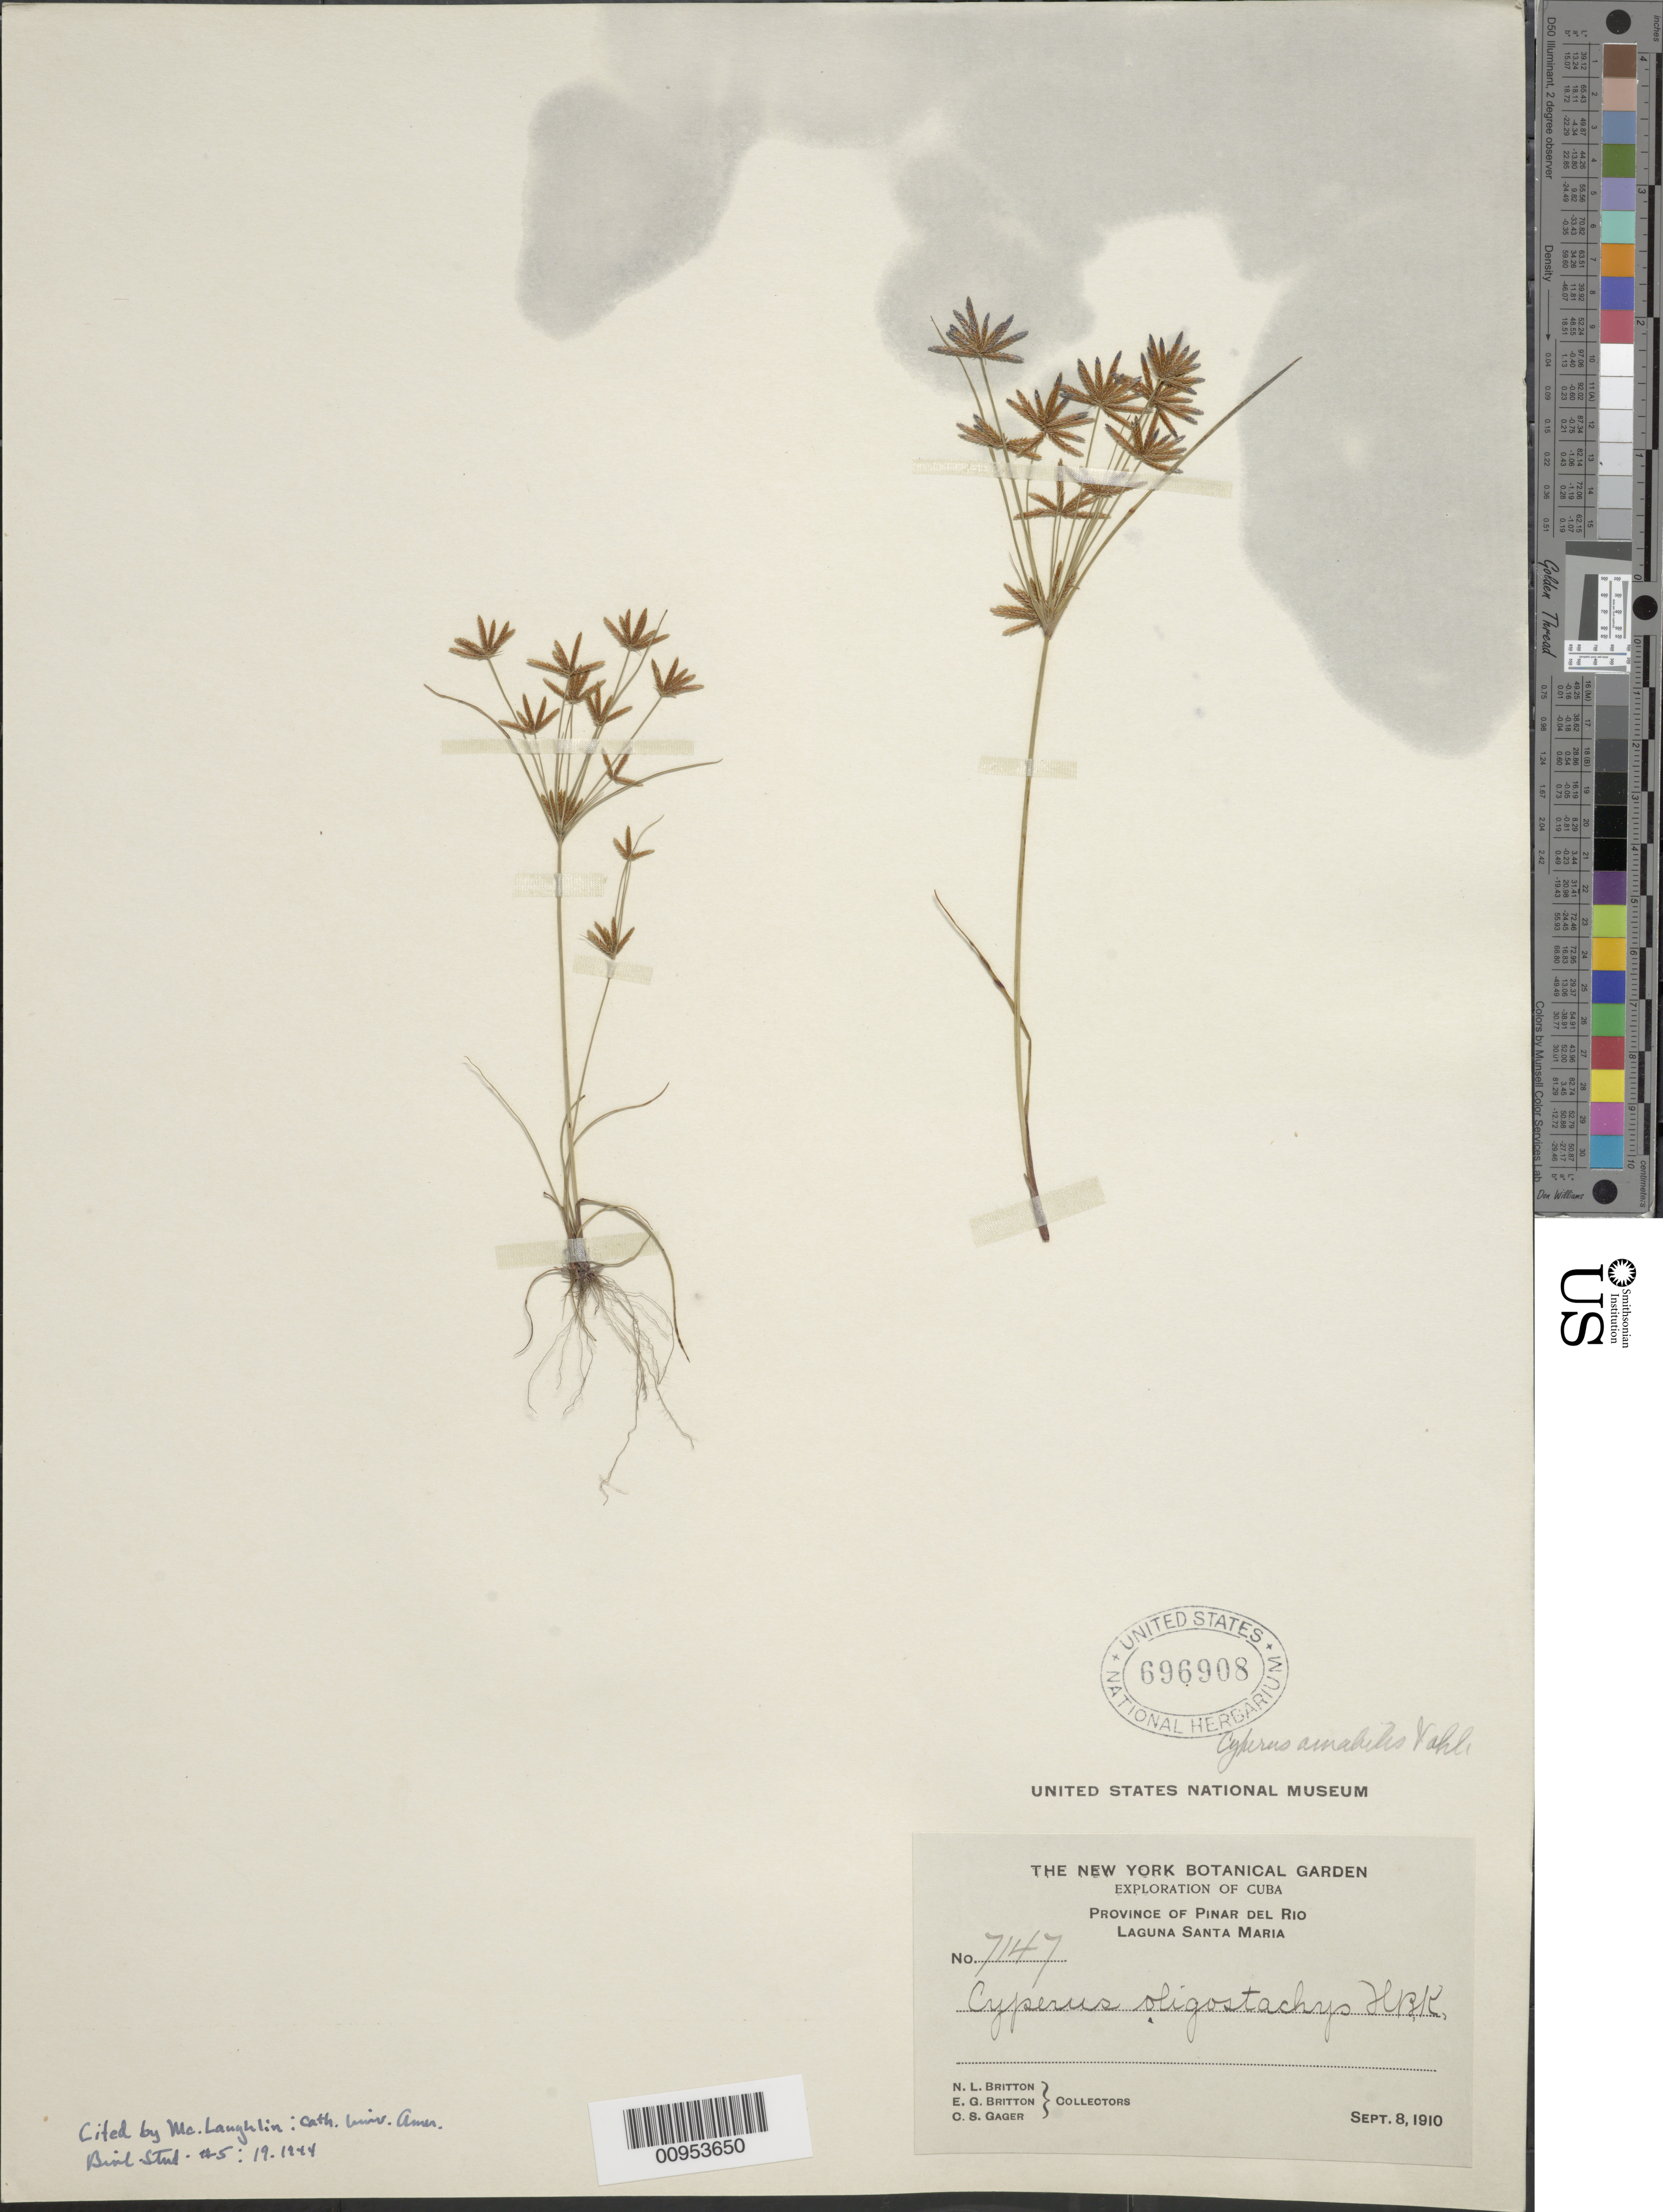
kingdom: Plantae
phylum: Tracheophyta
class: Liliopsida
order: Poales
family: Cyperaceae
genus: Cyperus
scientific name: Cyperus amabilis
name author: Vahl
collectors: N. Britton, E. G. Britton & C. Gager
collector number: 7147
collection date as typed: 08 Sep 1910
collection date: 1910-09-08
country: Cuba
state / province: Pinar del Rio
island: Cuba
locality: Laguna Santa Maria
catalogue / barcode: US 696908